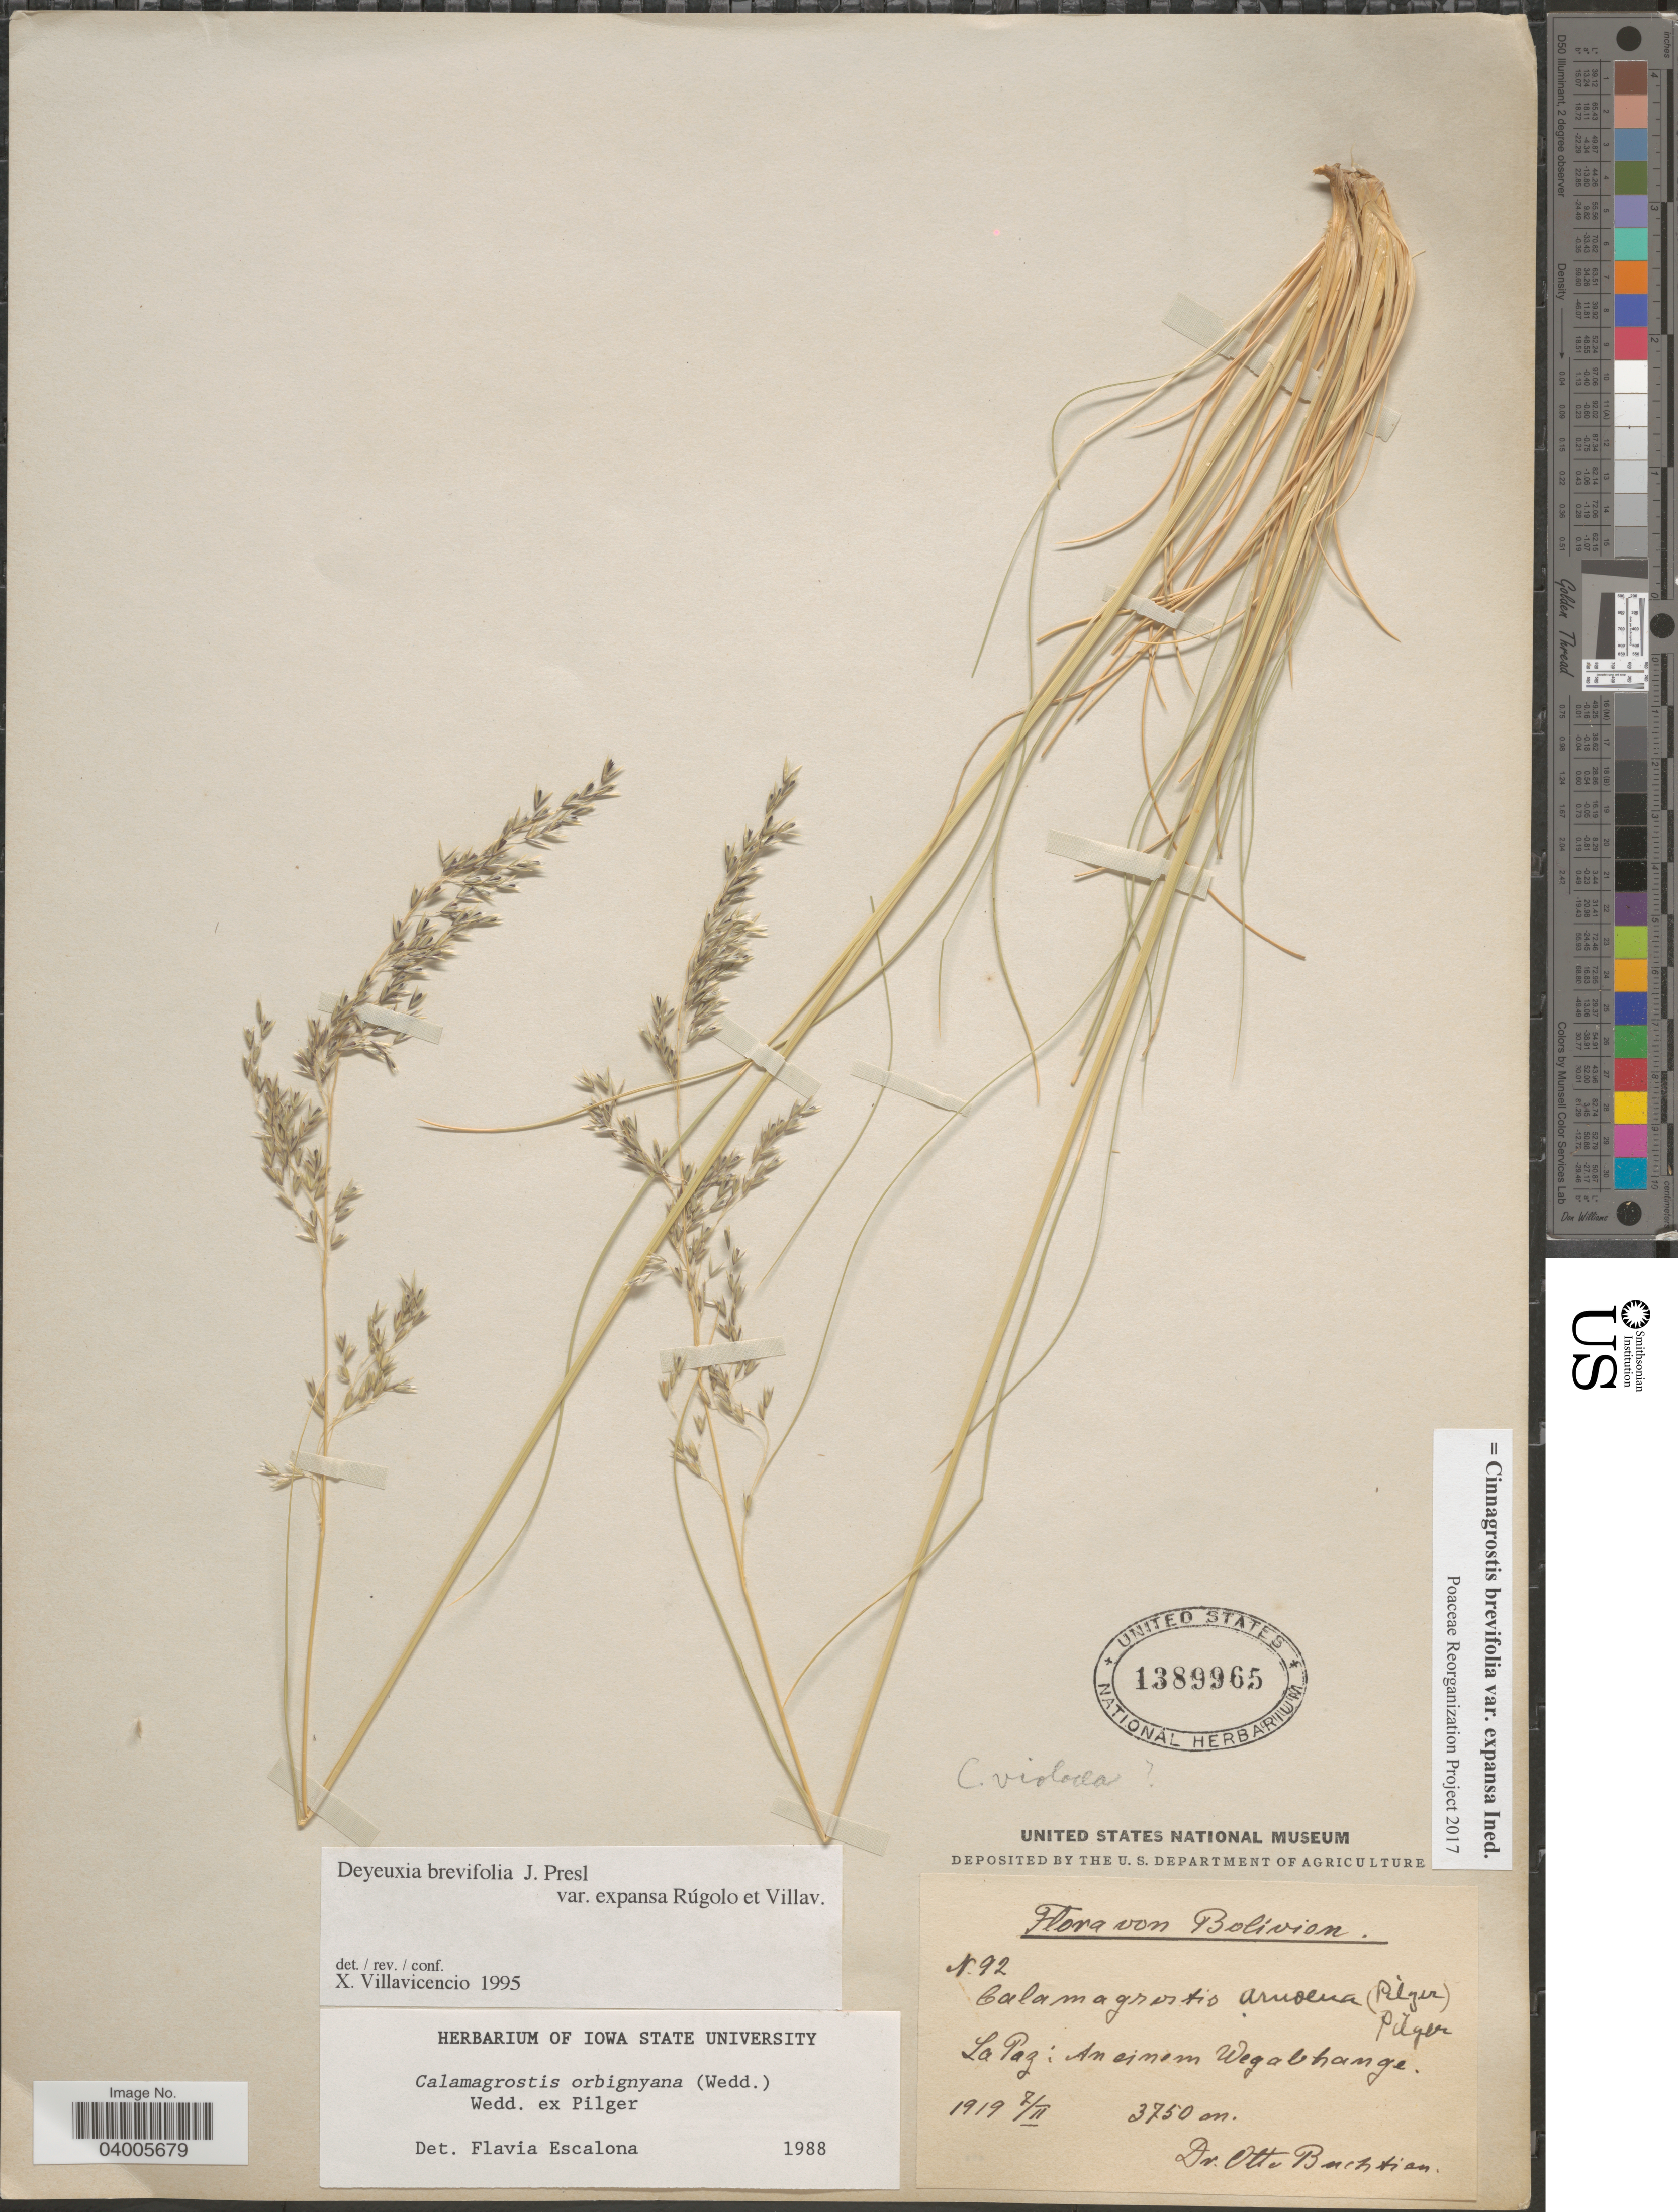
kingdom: Plantae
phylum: Tracheophyta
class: Liliopsida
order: Poales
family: Poaceae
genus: Cinnagrostis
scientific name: Cinnagrostis brevifolia var. expansa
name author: (Rúgolo & Villav.) P.M. Peterson et al.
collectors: O. Buchtien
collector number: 92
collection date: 1919-02-08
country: Bolivia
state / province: La Paz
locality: Am einem Wegabhange.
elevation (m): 3750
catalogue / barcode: US 1389965